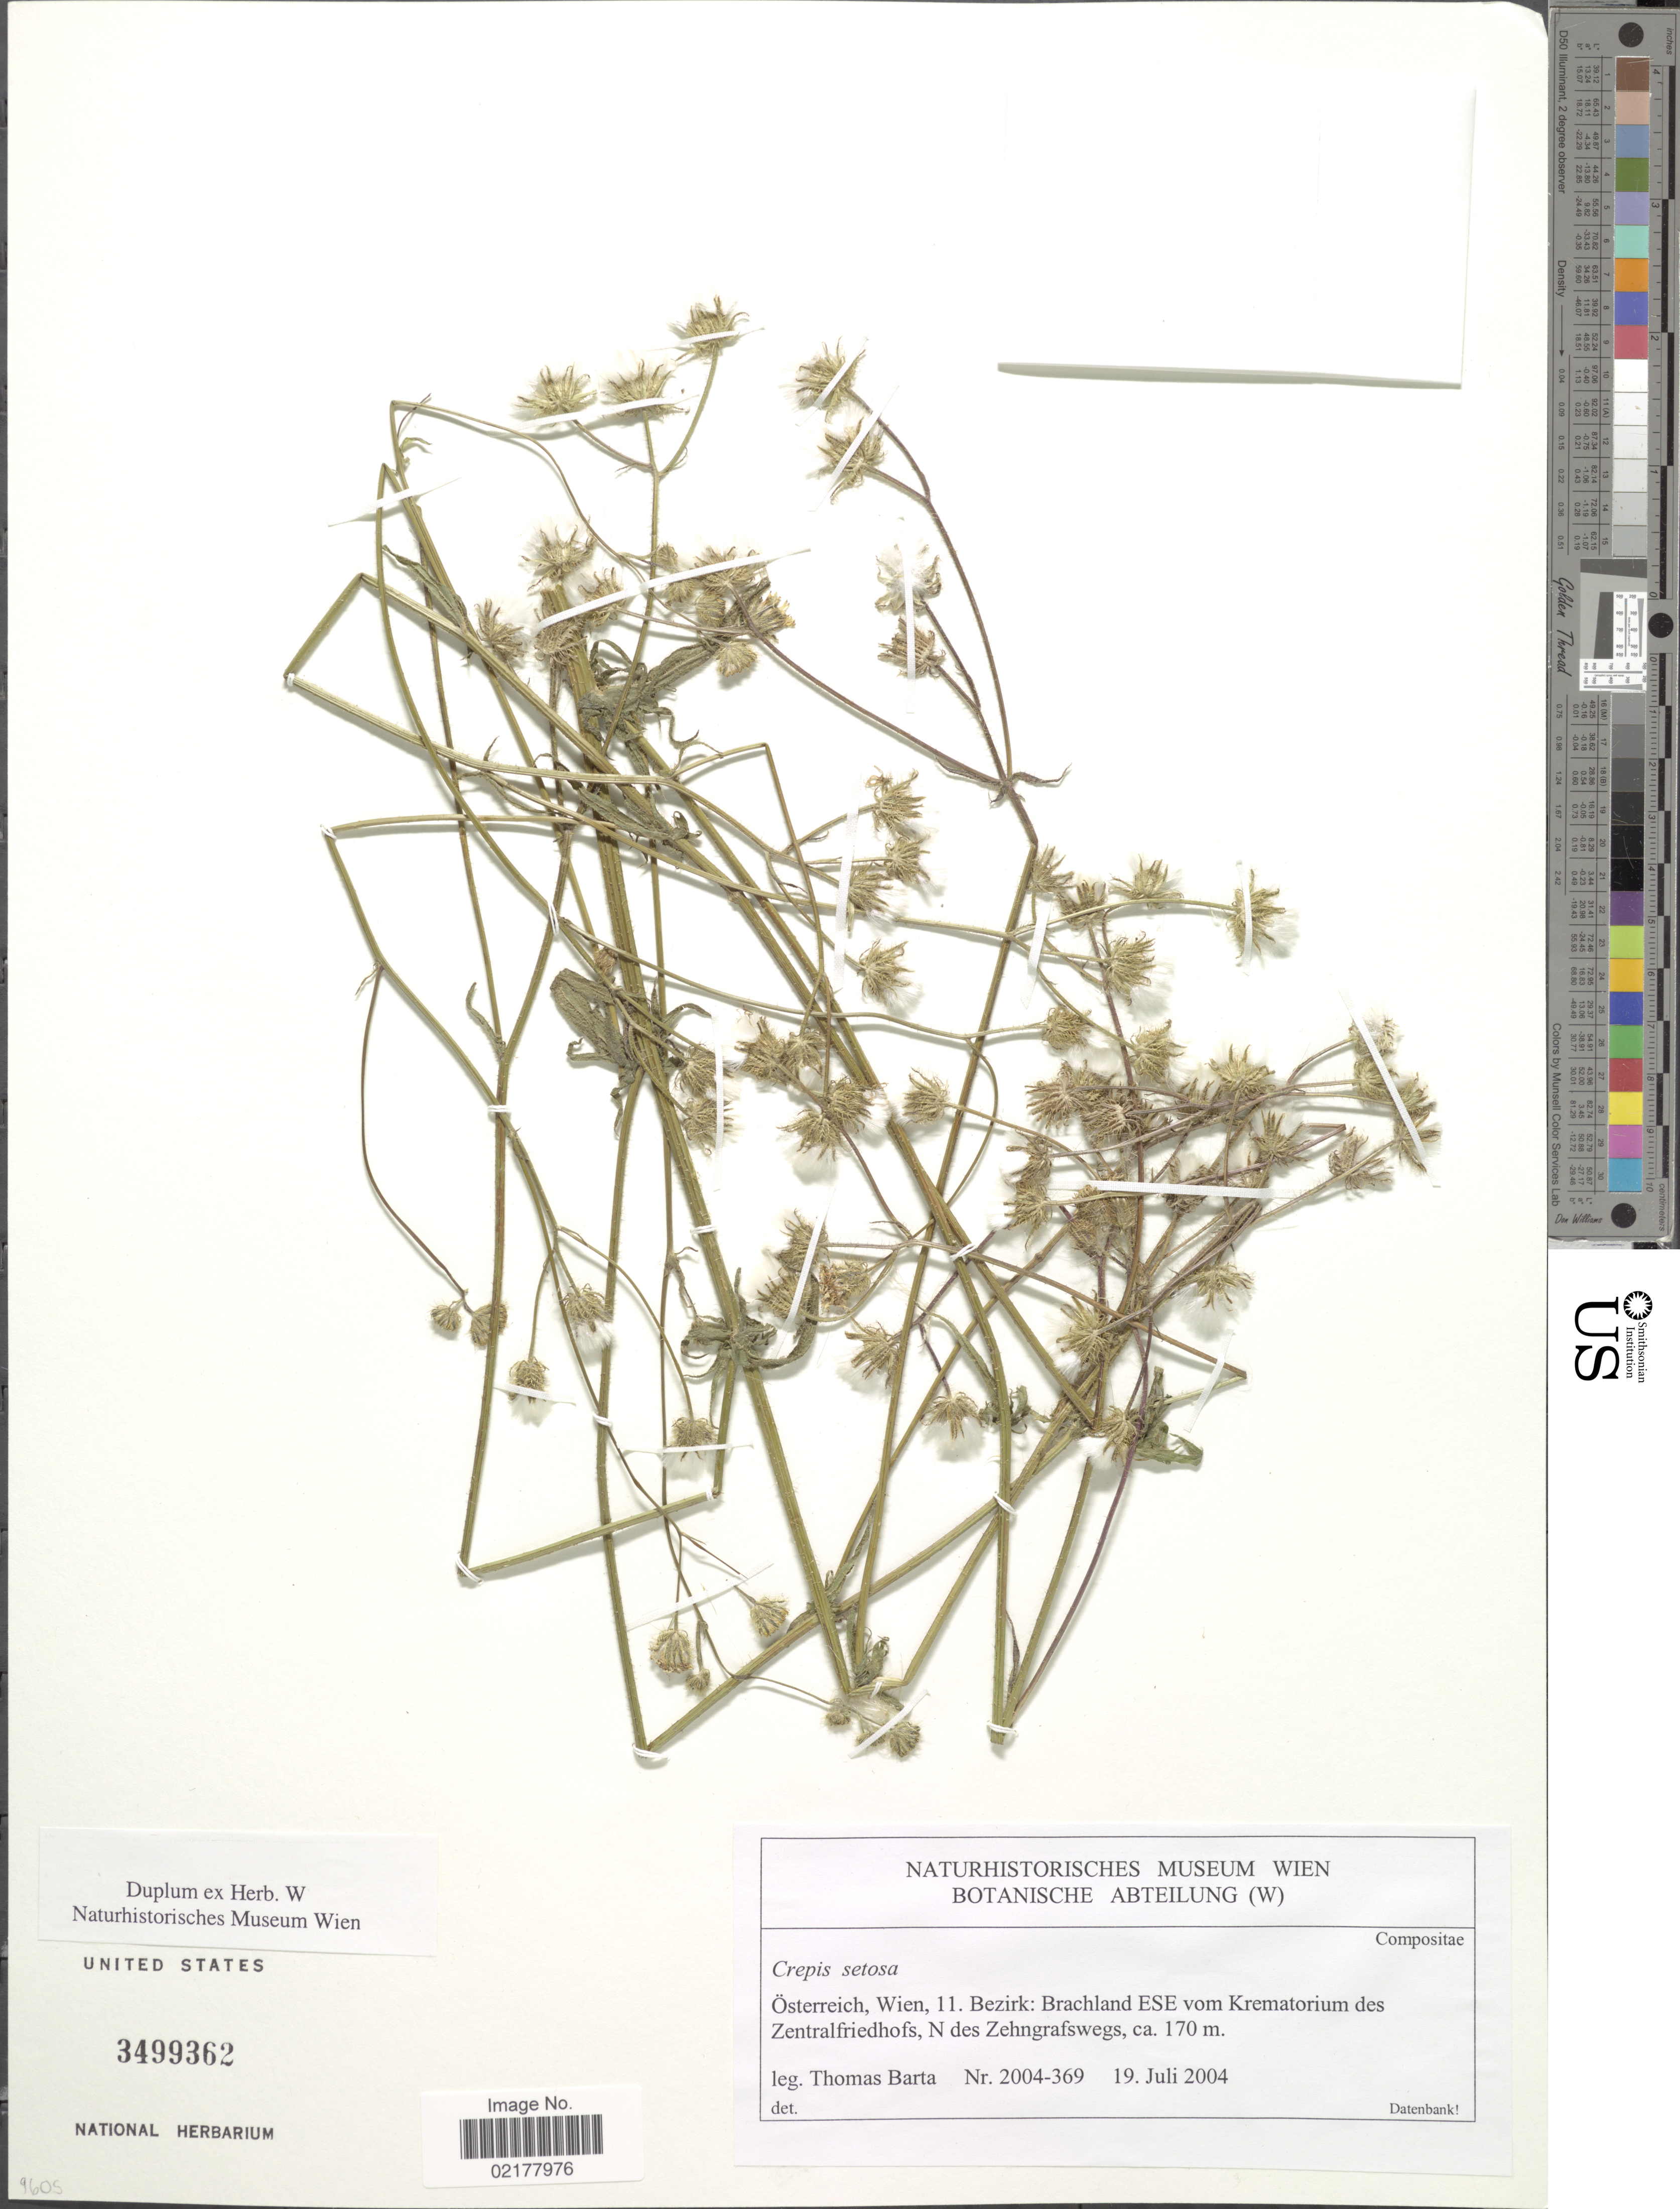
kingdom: Plantae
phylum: Tracheophyta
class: Magnoliopsida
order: Asterales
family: Asteraceae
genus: Crepis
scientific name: Crepis setosa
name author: Haller f.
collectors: T. Barta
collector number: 2004-369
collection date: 2004-07-19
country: Austria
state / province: Wien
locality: Österreich, 11. Bezirk: Brachland ESE vom Krematorium des Zentralfriedhofs, N des Zehngrafswegs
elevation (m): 170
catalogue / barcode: US 3499362